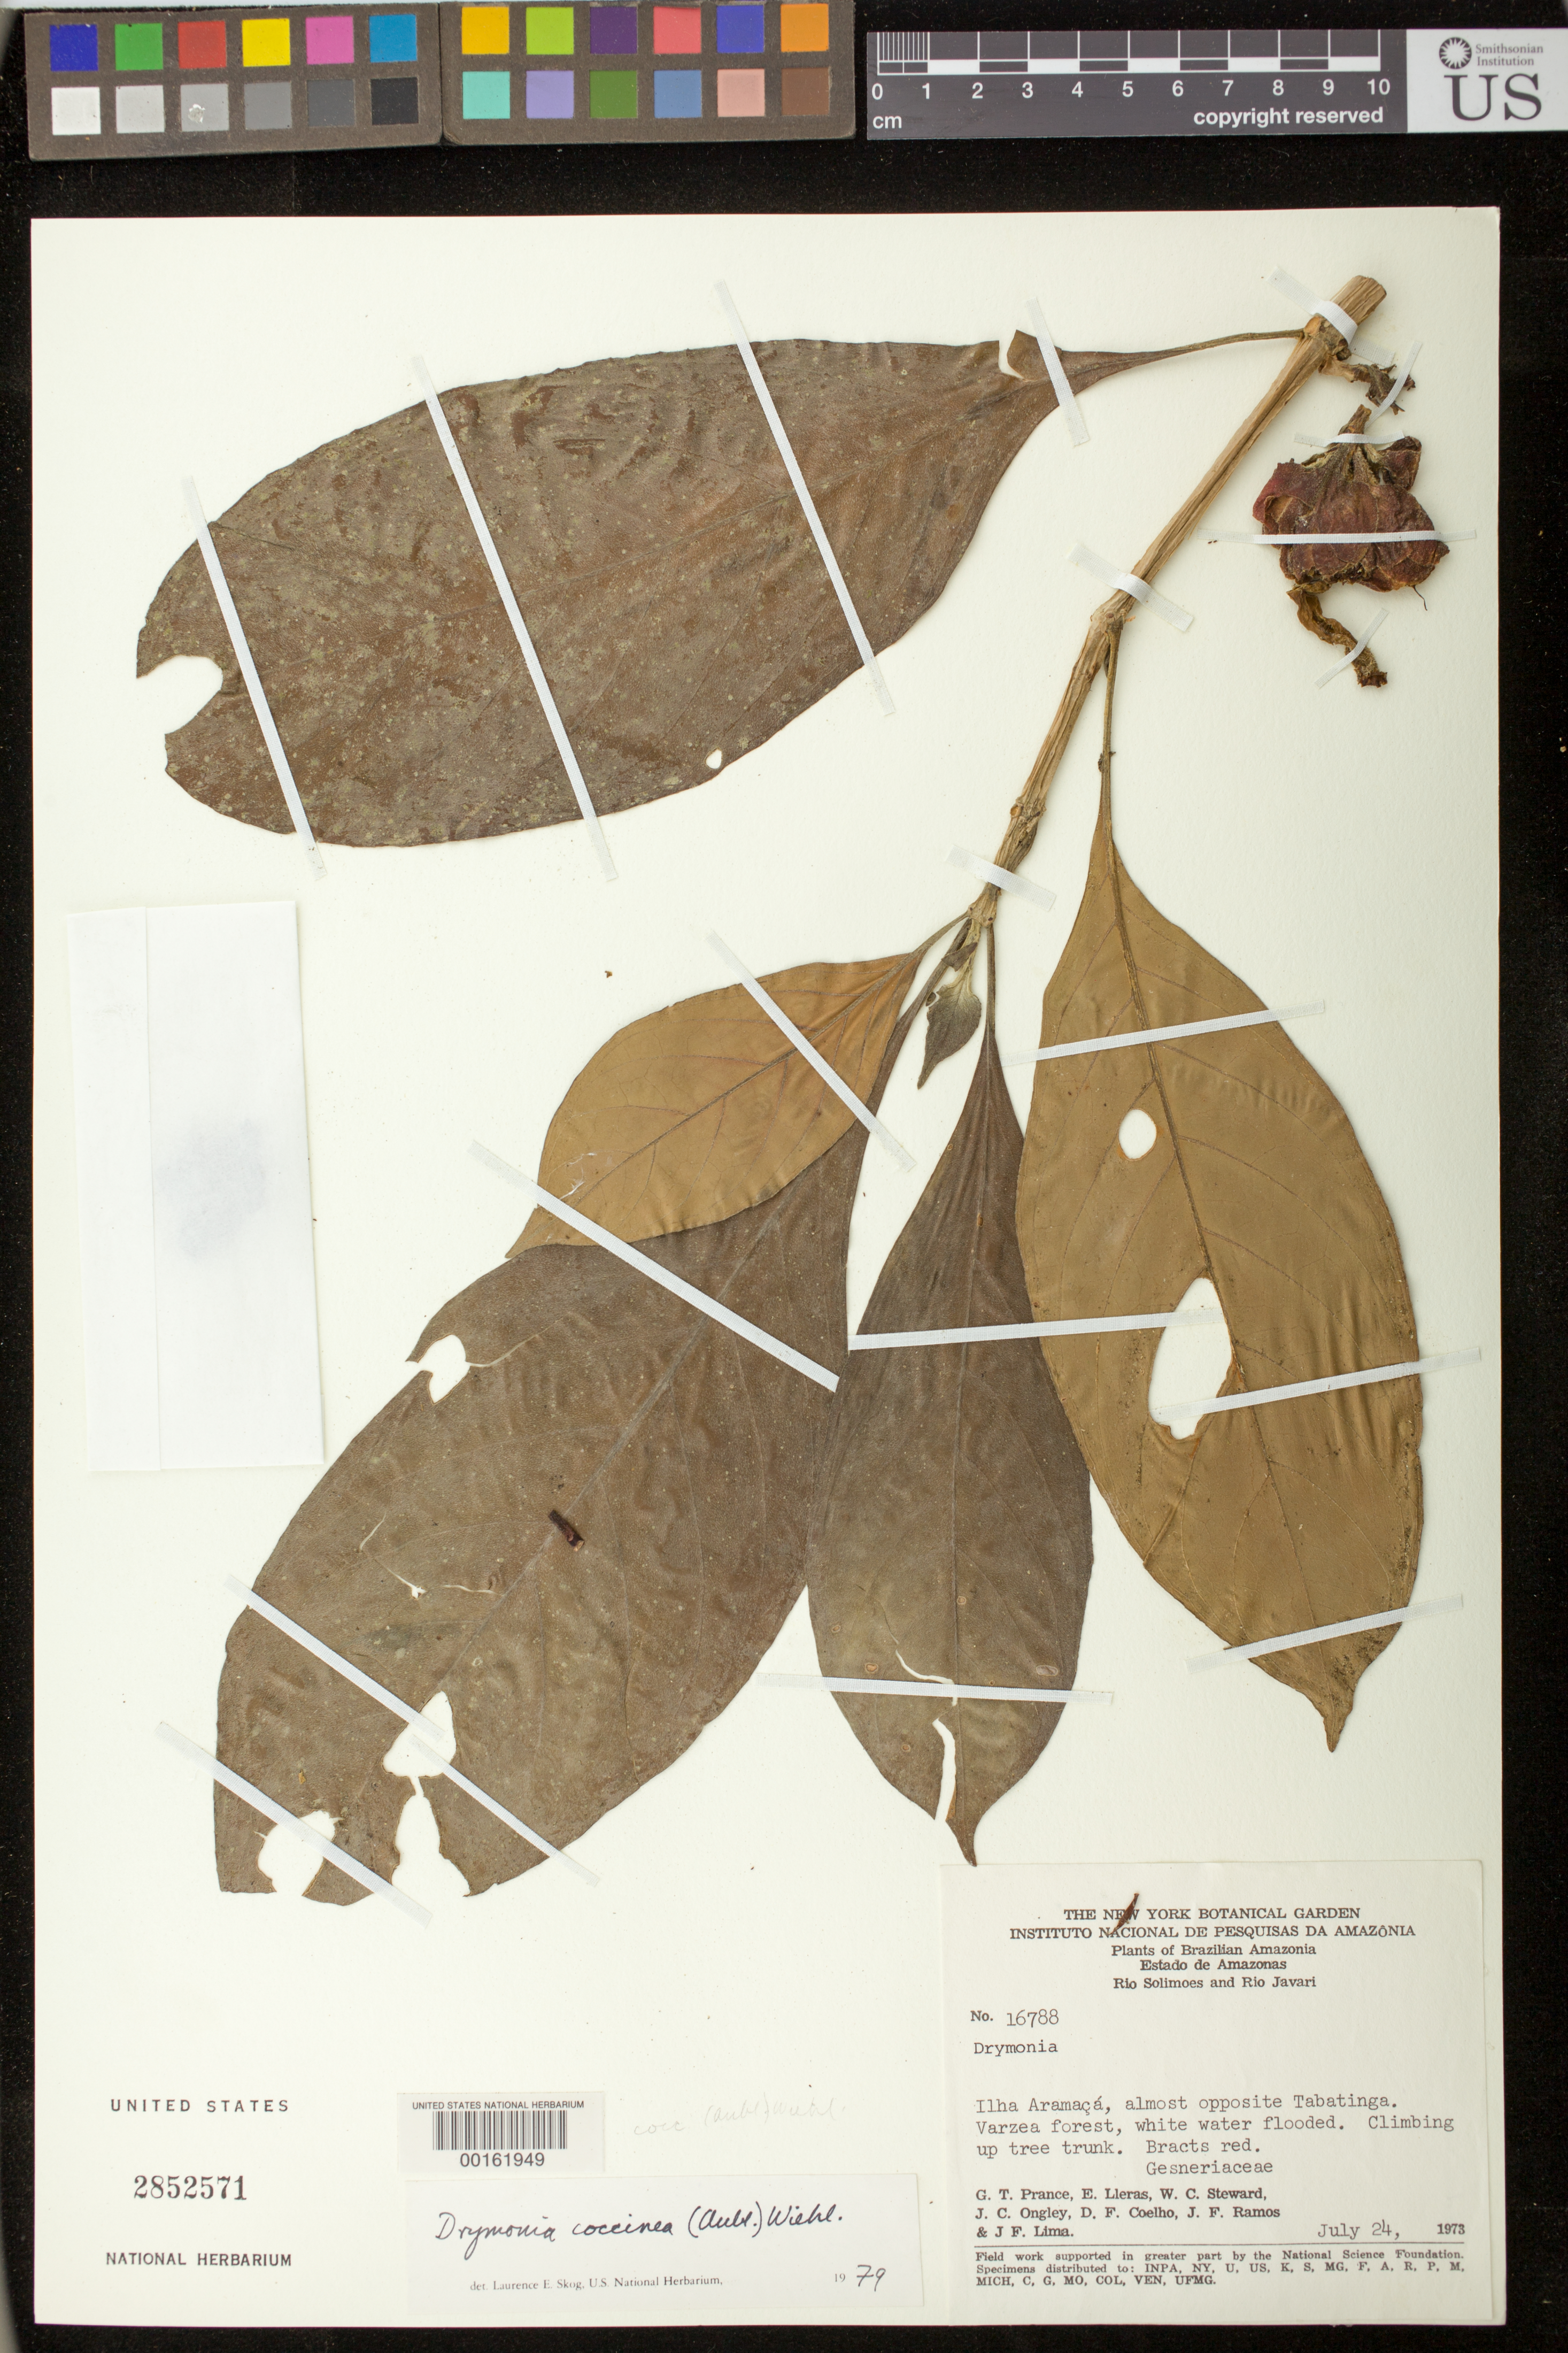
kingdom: Plantae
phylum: Tracheophyta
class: Magnoliopsida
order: Lamiales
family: Gesneriaceae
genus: Drymonia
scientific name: Drymonia coccinea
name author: (Aubl.) Wiehler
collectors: G. T. Prance & et al.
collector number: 16788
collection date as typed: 24 Jul 1973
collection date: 1973-07-24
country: Brazil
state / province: Amazonas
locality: Rio Solimoes and Rio Javari, Ilha Aramaca, almost opposite Tabatinga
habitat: Varzea forest, white water flooded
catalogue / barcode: US 2852571